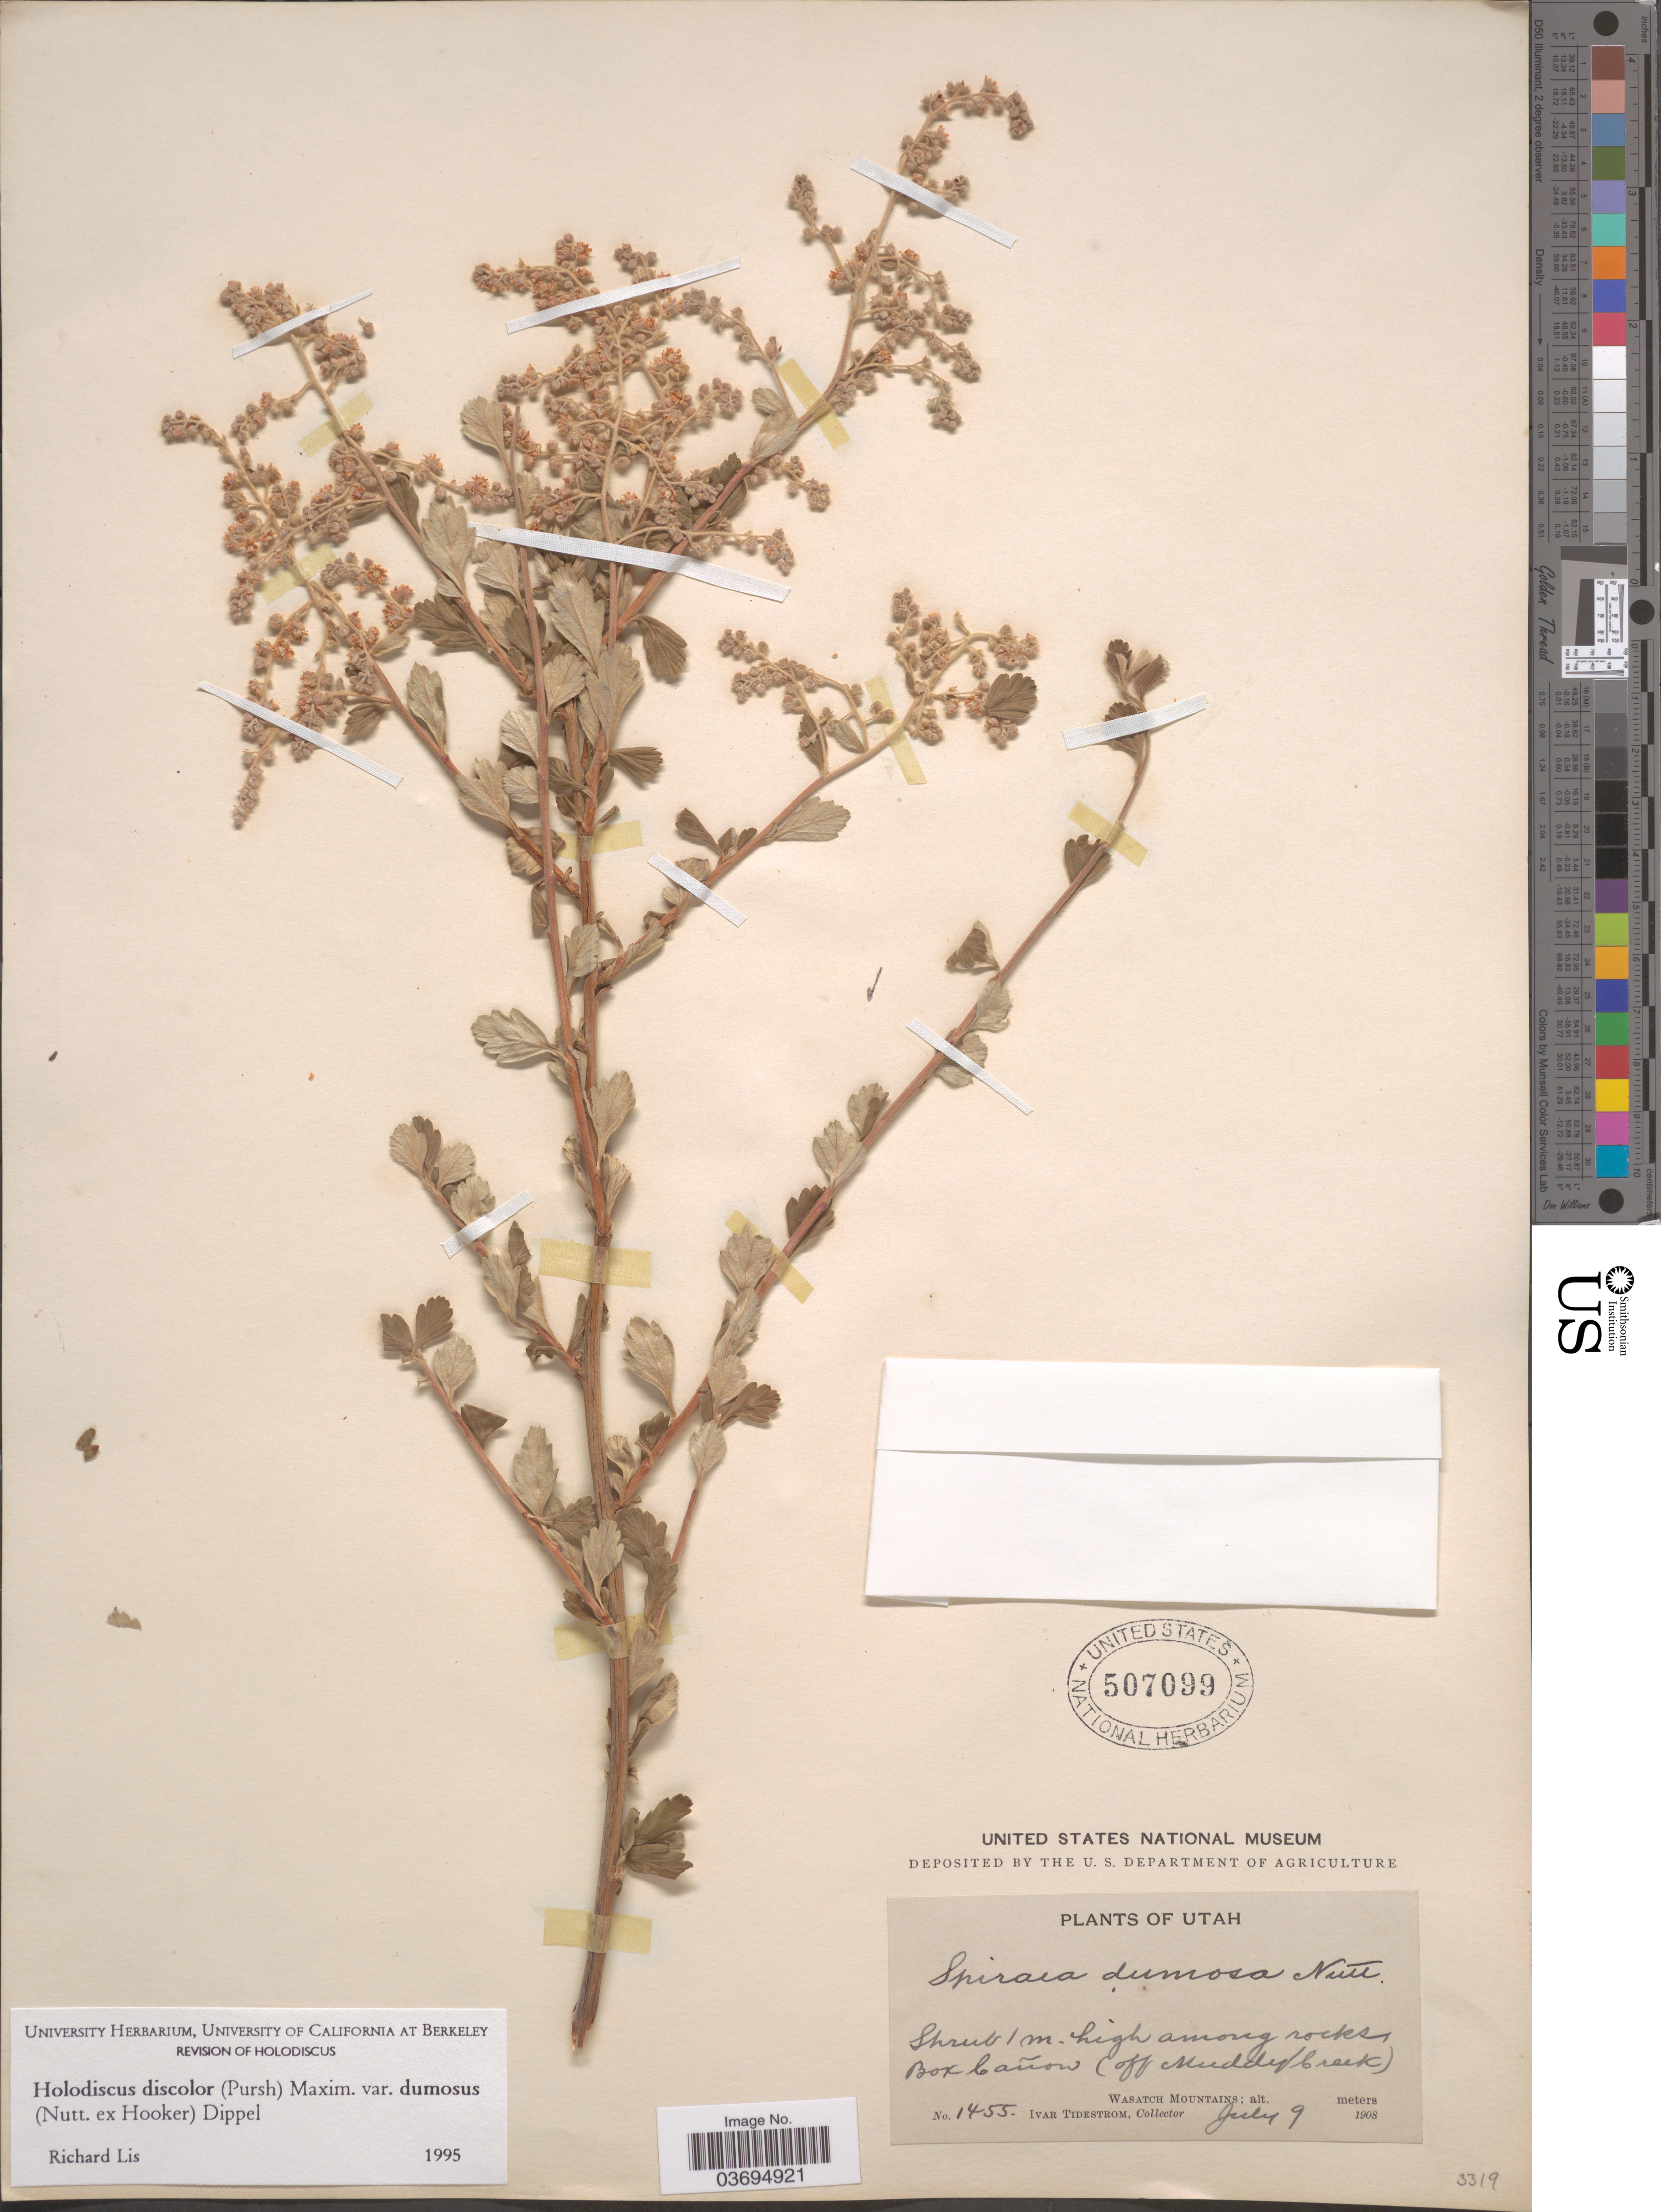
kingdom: Plantae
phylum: Tracheophyta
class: Magnoliopsida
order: Rosales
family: Rosaceae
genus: Holodiscus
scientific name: Holodiscus discolor var. dumosus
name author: Maxim. ex J.M. Coult.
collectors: I. F. Tidestrom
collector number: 1455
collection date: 1908-07-09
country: United States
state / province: Utah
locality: Box Cañon (off Muddy Creek) Wasatch Mountains.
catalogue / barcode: US 507099